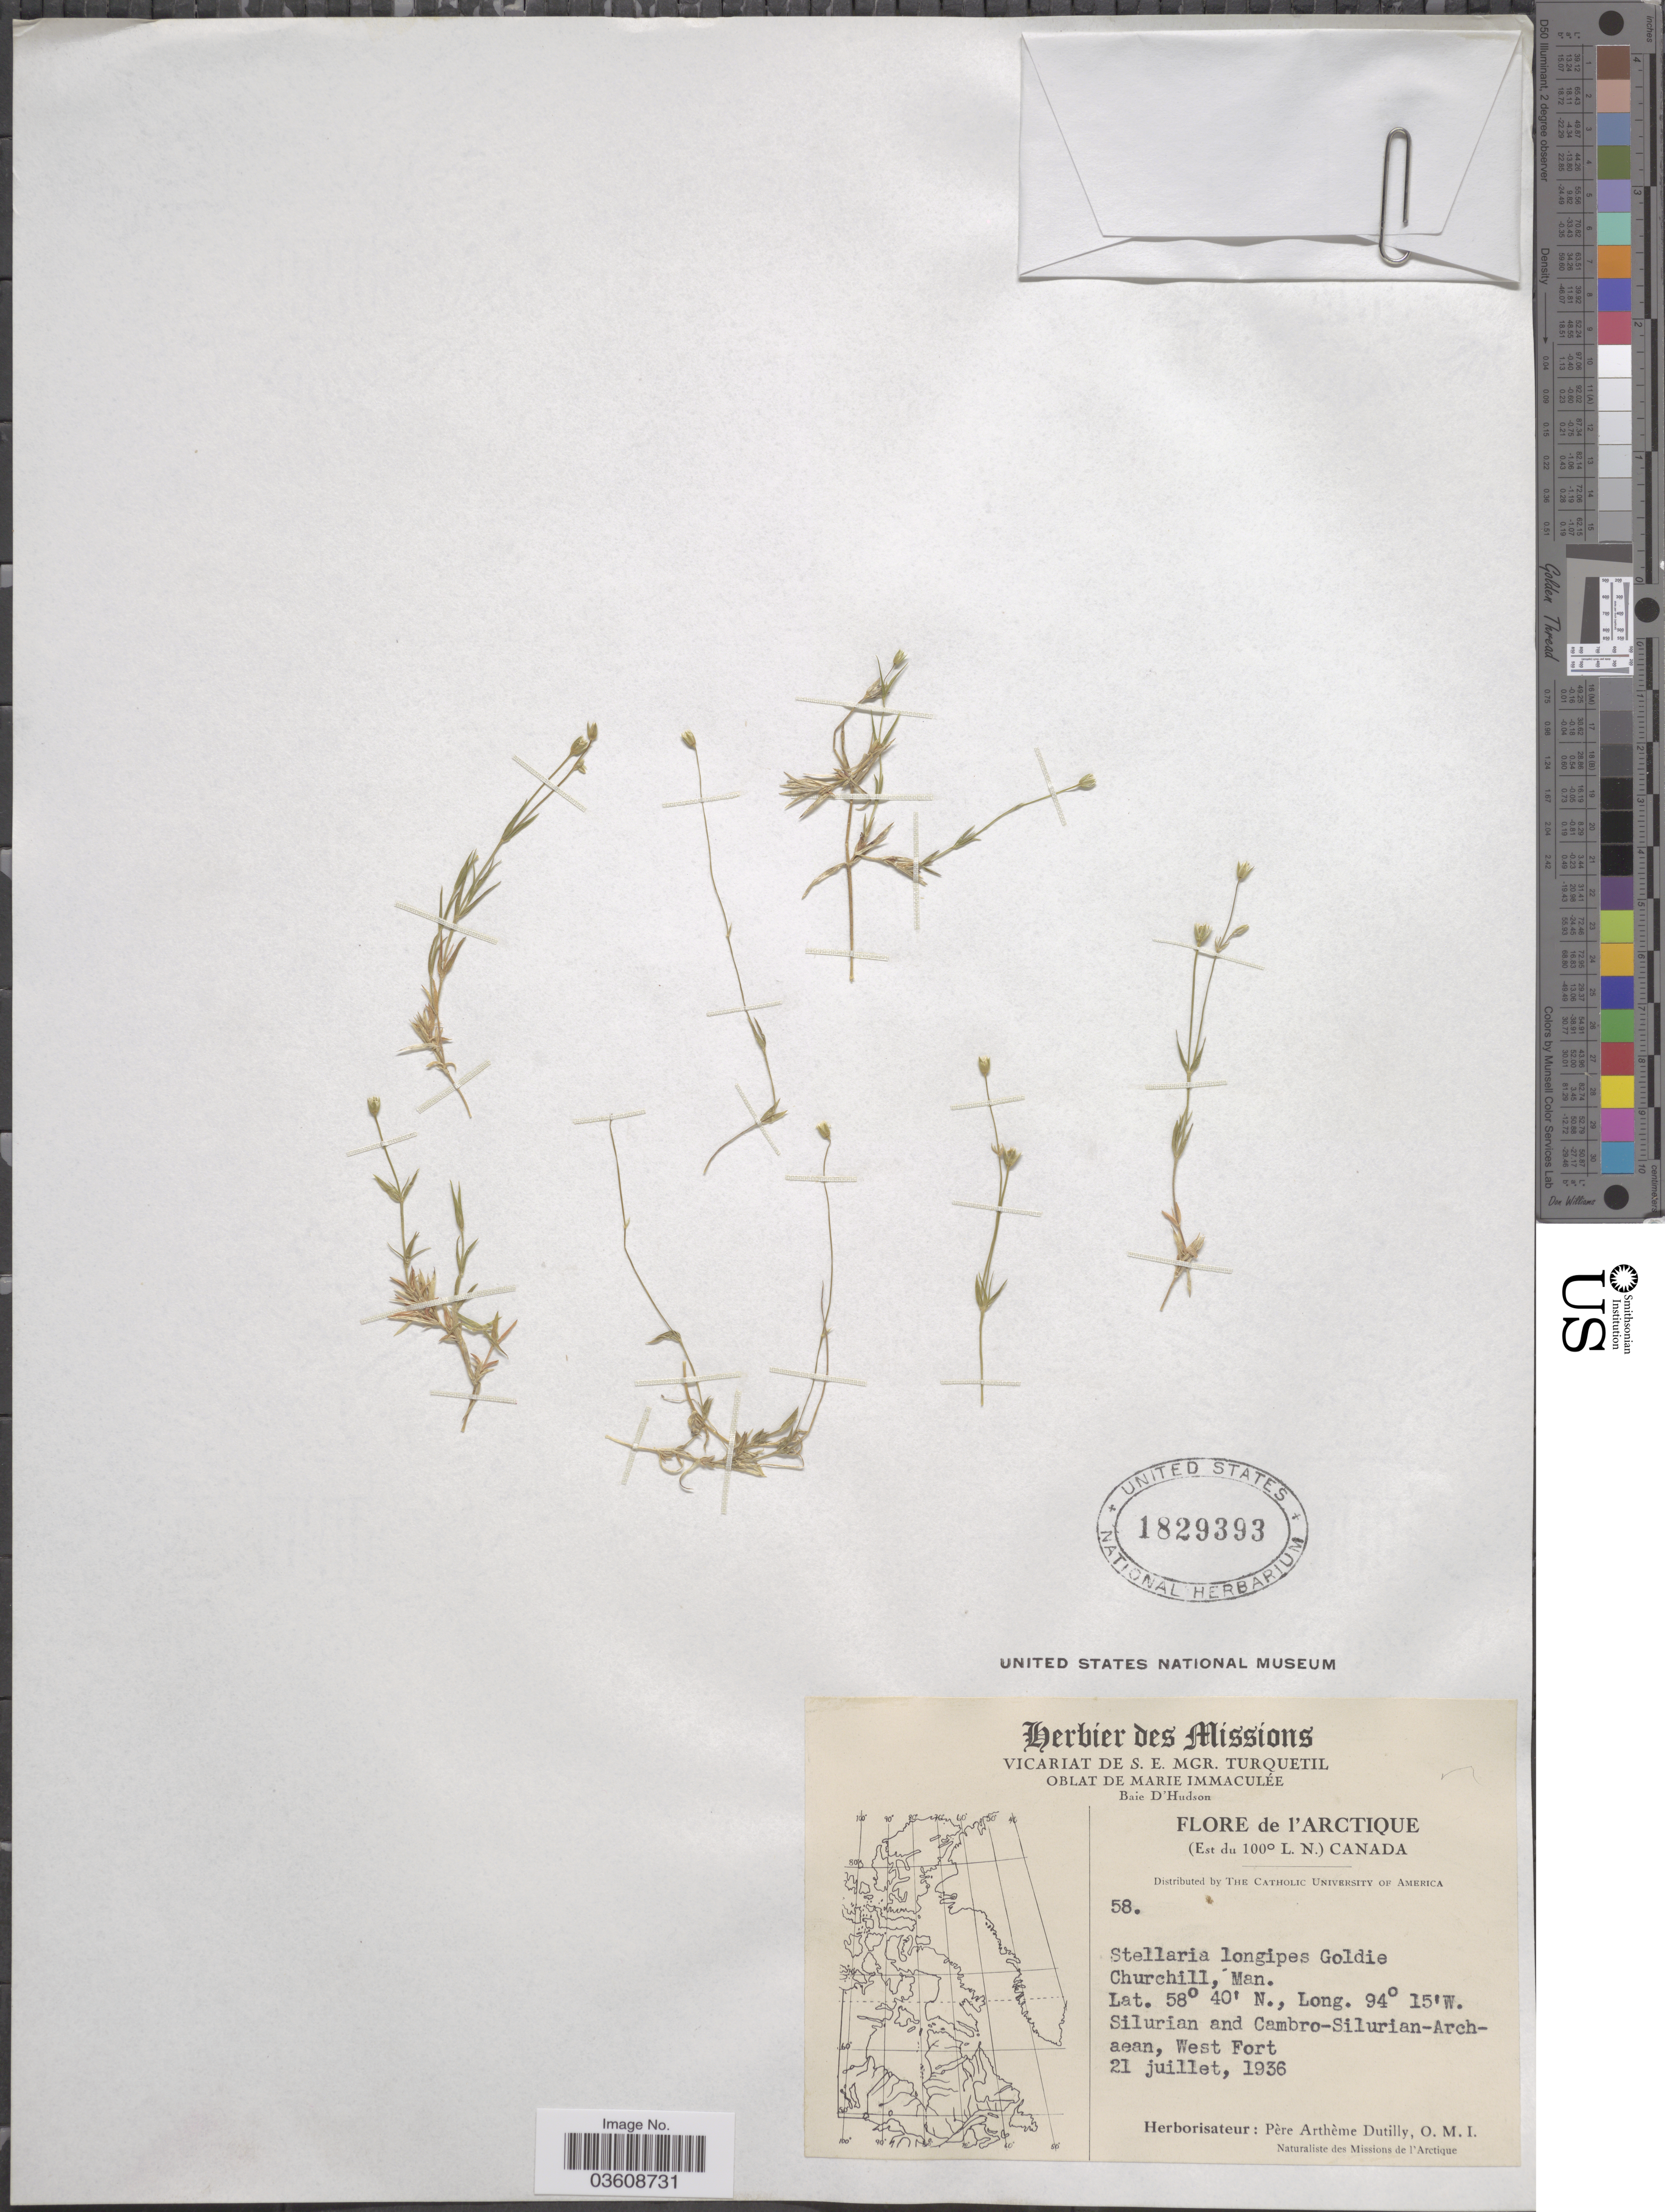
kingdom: Plantae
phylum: Tracheophyta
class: Magnoliopsida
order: Caryophyllales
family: Caryophyllaceae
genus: Stellaria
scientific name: Stellaria longipes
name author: Goldie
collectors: A. Dutilly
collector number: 58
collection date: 1936-07-21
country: Canada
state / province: Manitoba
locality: Arctique. Churchill, Man. West Fort.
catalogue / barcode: US 1829393